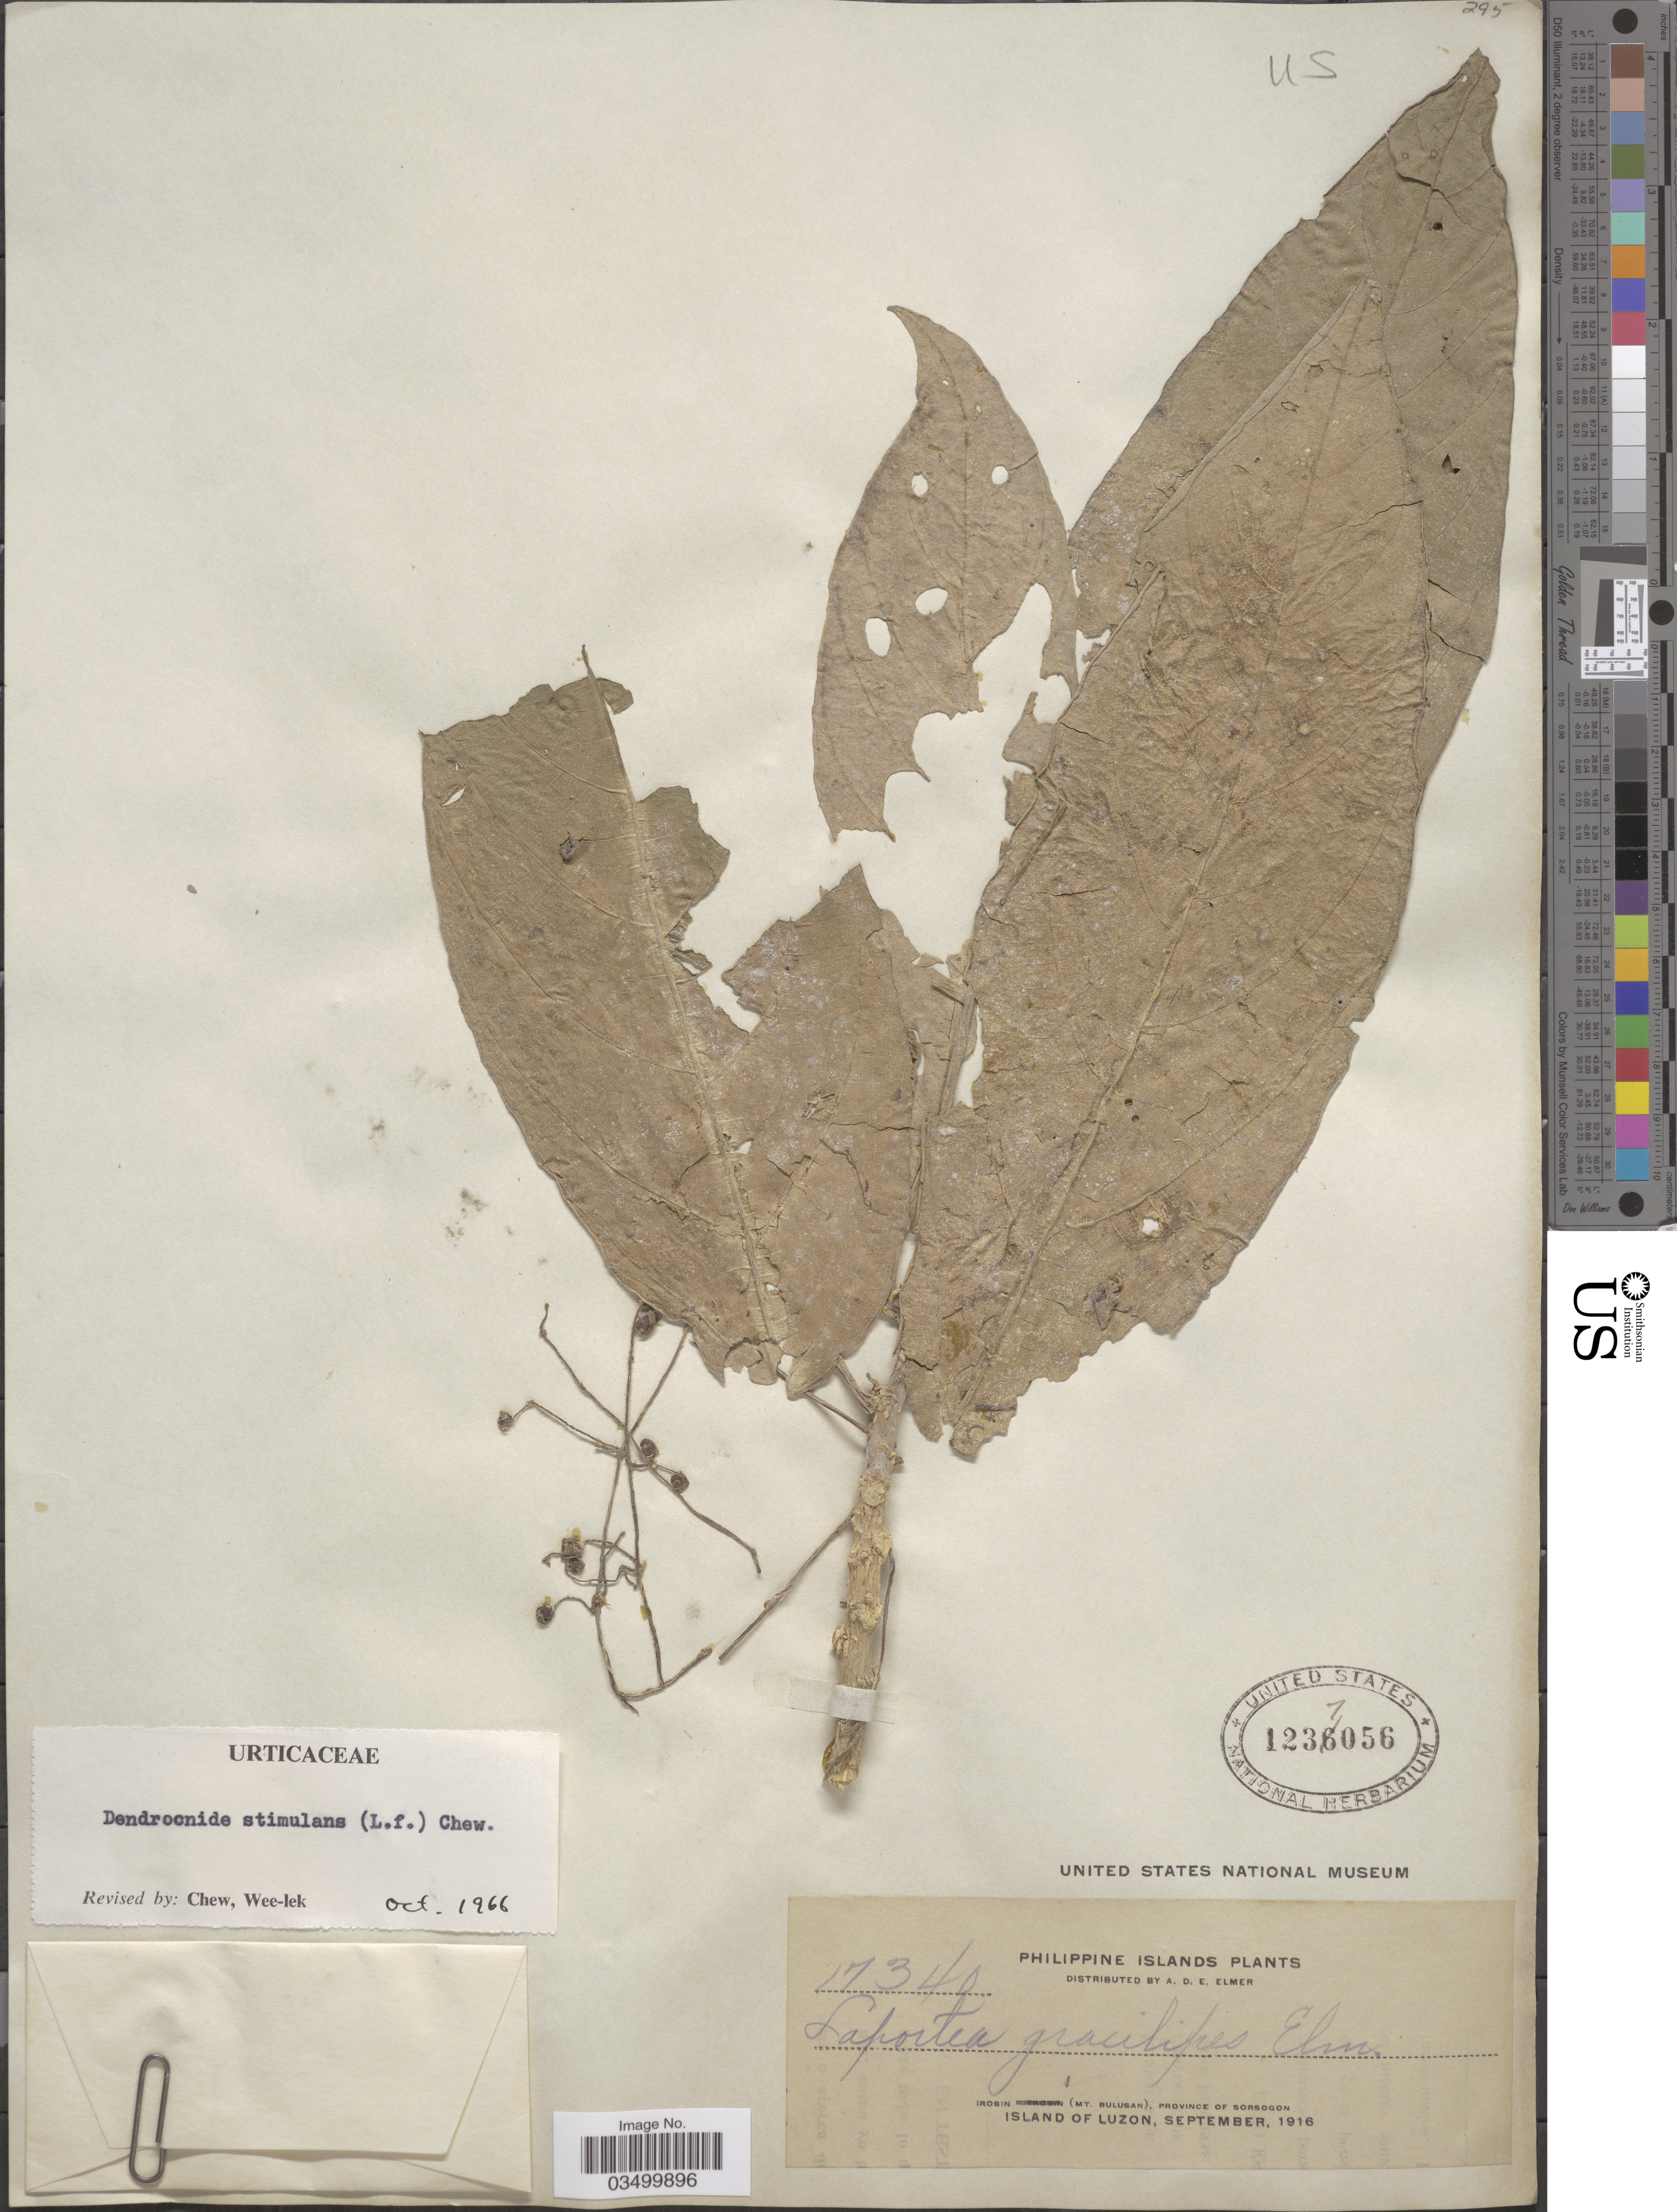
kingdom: Plantae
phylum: Tracheophyta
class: Magnoliopsida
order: Rosales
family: Urticaceae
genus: Dendrocnide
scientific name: Dendrocnide stimulans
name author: (L. f.) Chew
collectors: A. D. E. Elmer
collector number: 17340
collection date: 1916-09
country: Philippines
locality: Philippine Islands. Irosin (Mt. Bulusan), Province of Sorsogon. Island of Luzon.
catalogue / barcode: US 1237056